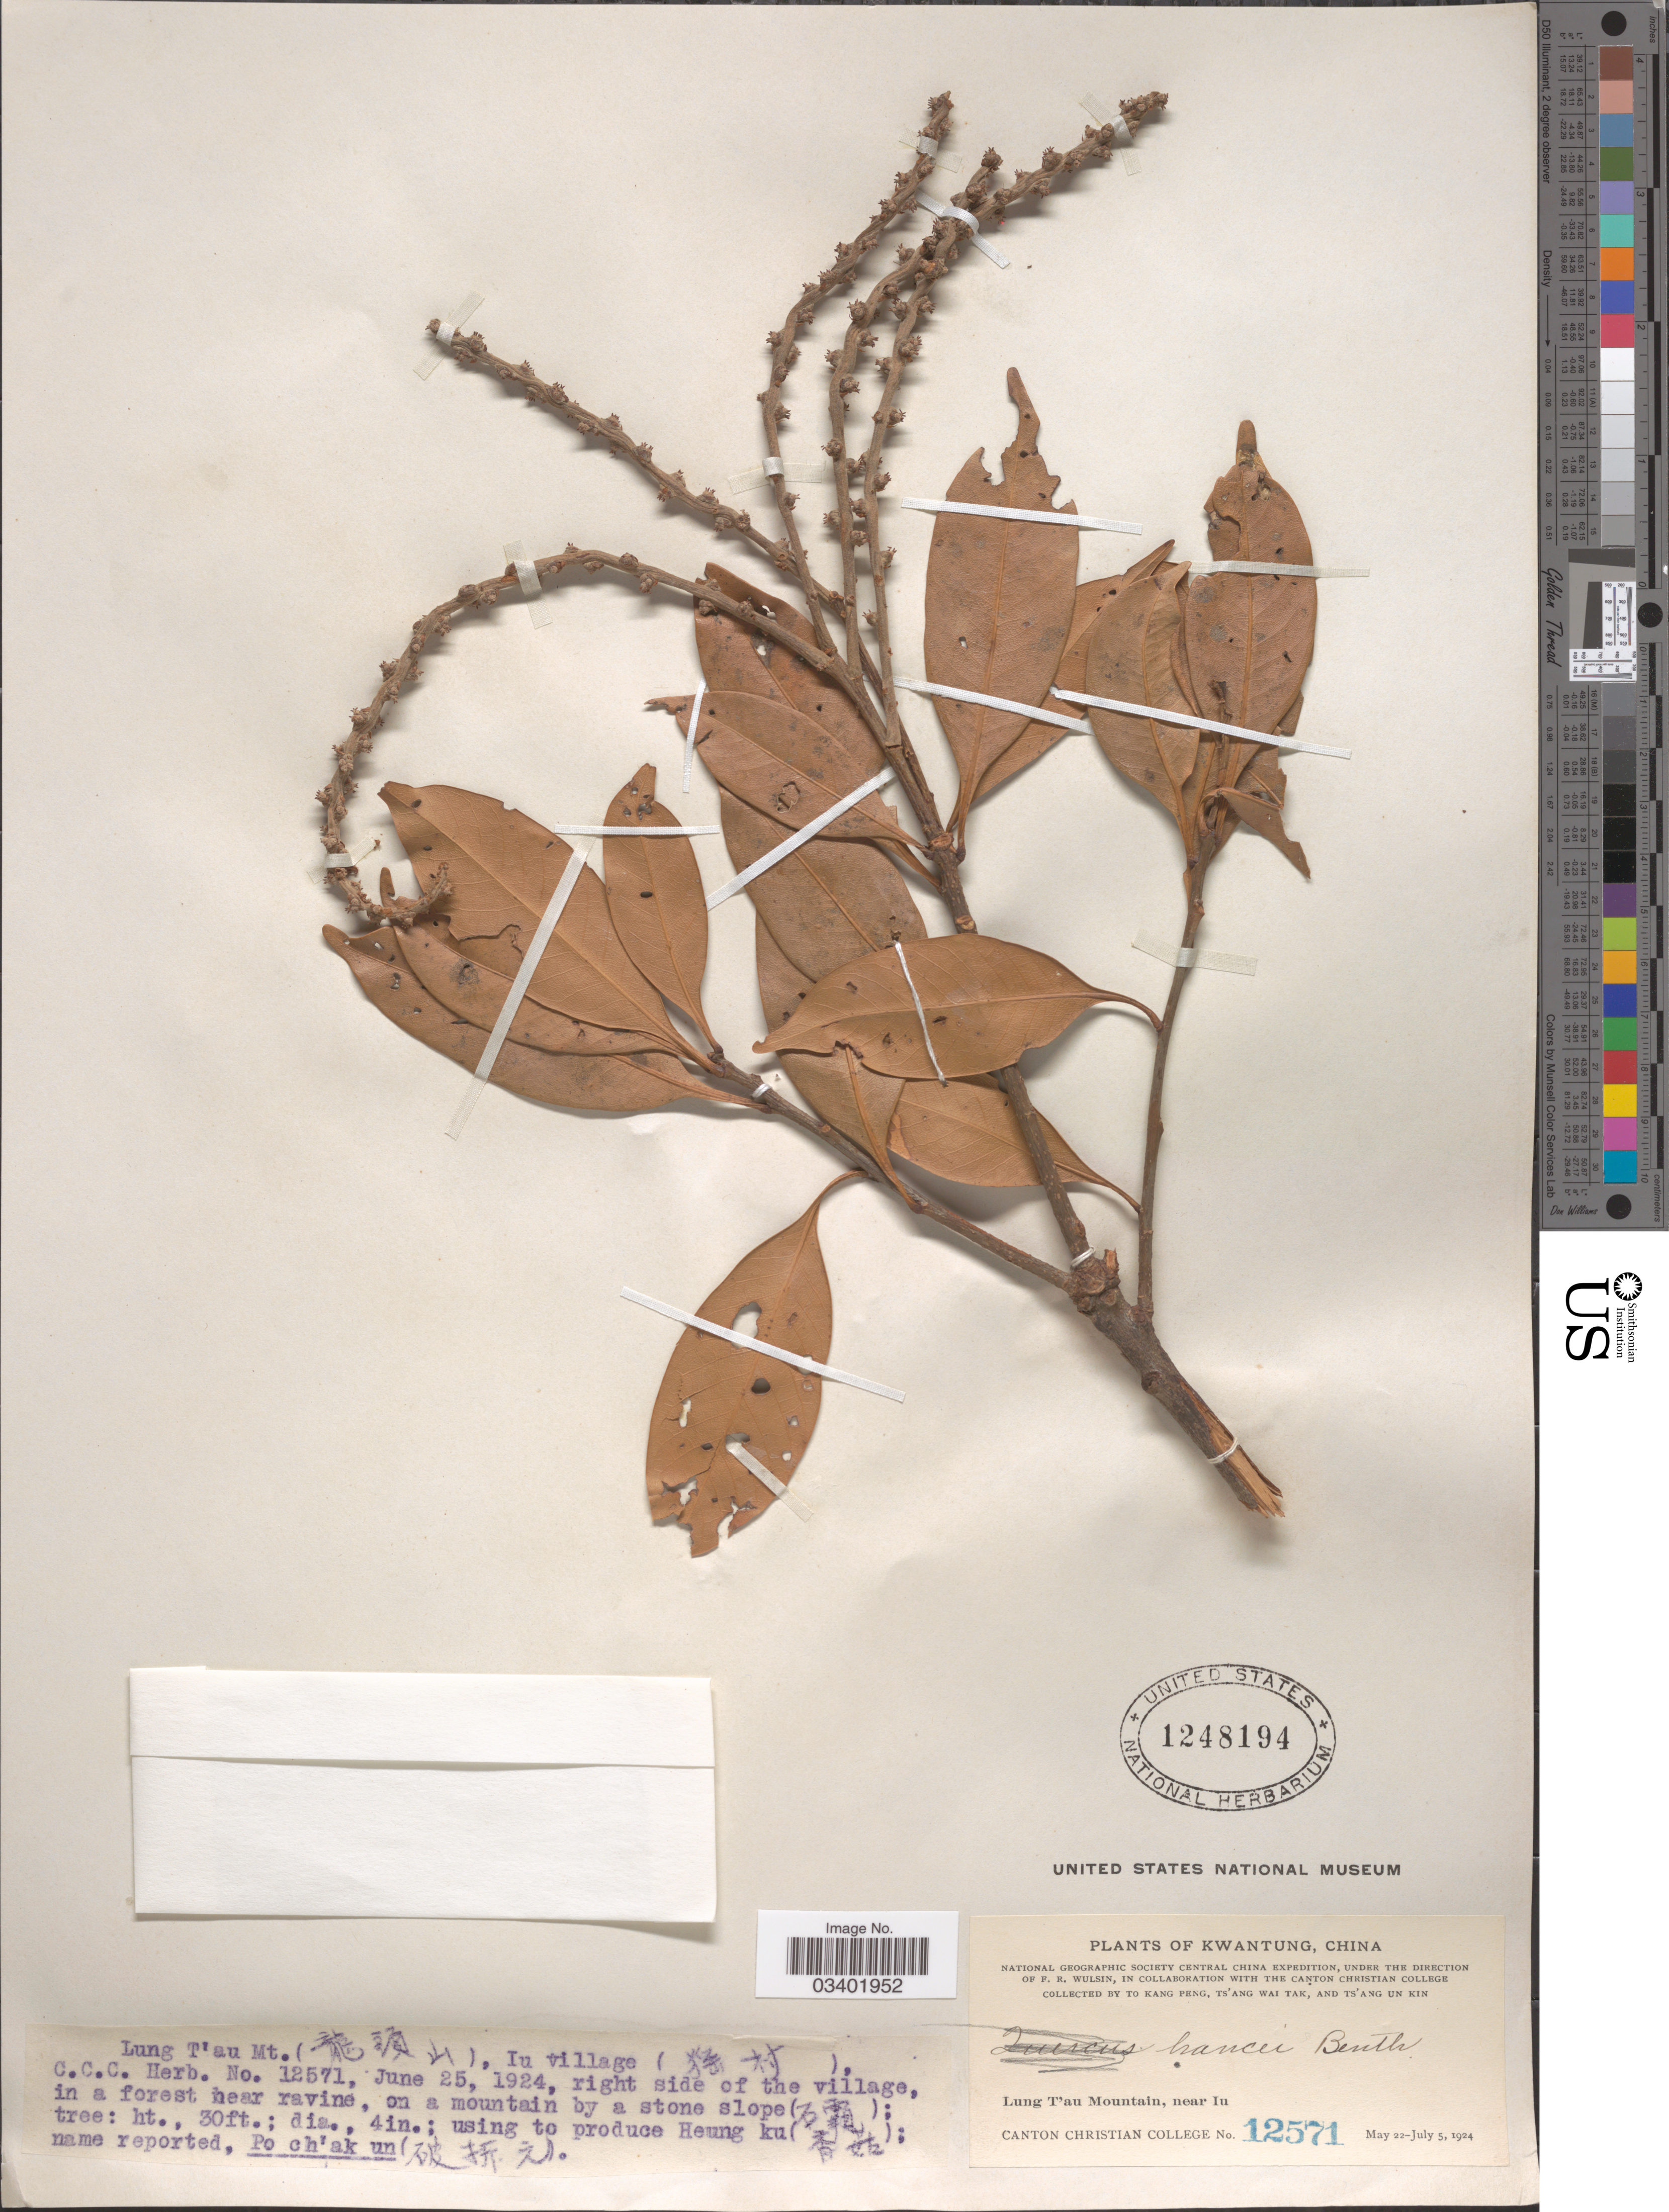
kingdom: Plantae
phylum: Tracheophyta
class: Magnoliopsida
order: Fagales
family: Fagaceae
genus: Lithocarpus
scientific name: Lithocarpus hancei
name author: (Benth.) Rehder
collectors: To Kang P'eng, W. T. Tsang & Ts' Ang Un Kin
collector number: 12571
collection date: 1924-06-25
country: China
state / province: Guangdong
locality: Kwangtung. Lung T'au Mountain, near Iu. (X), Iu village (X).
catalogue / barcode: US 1248194